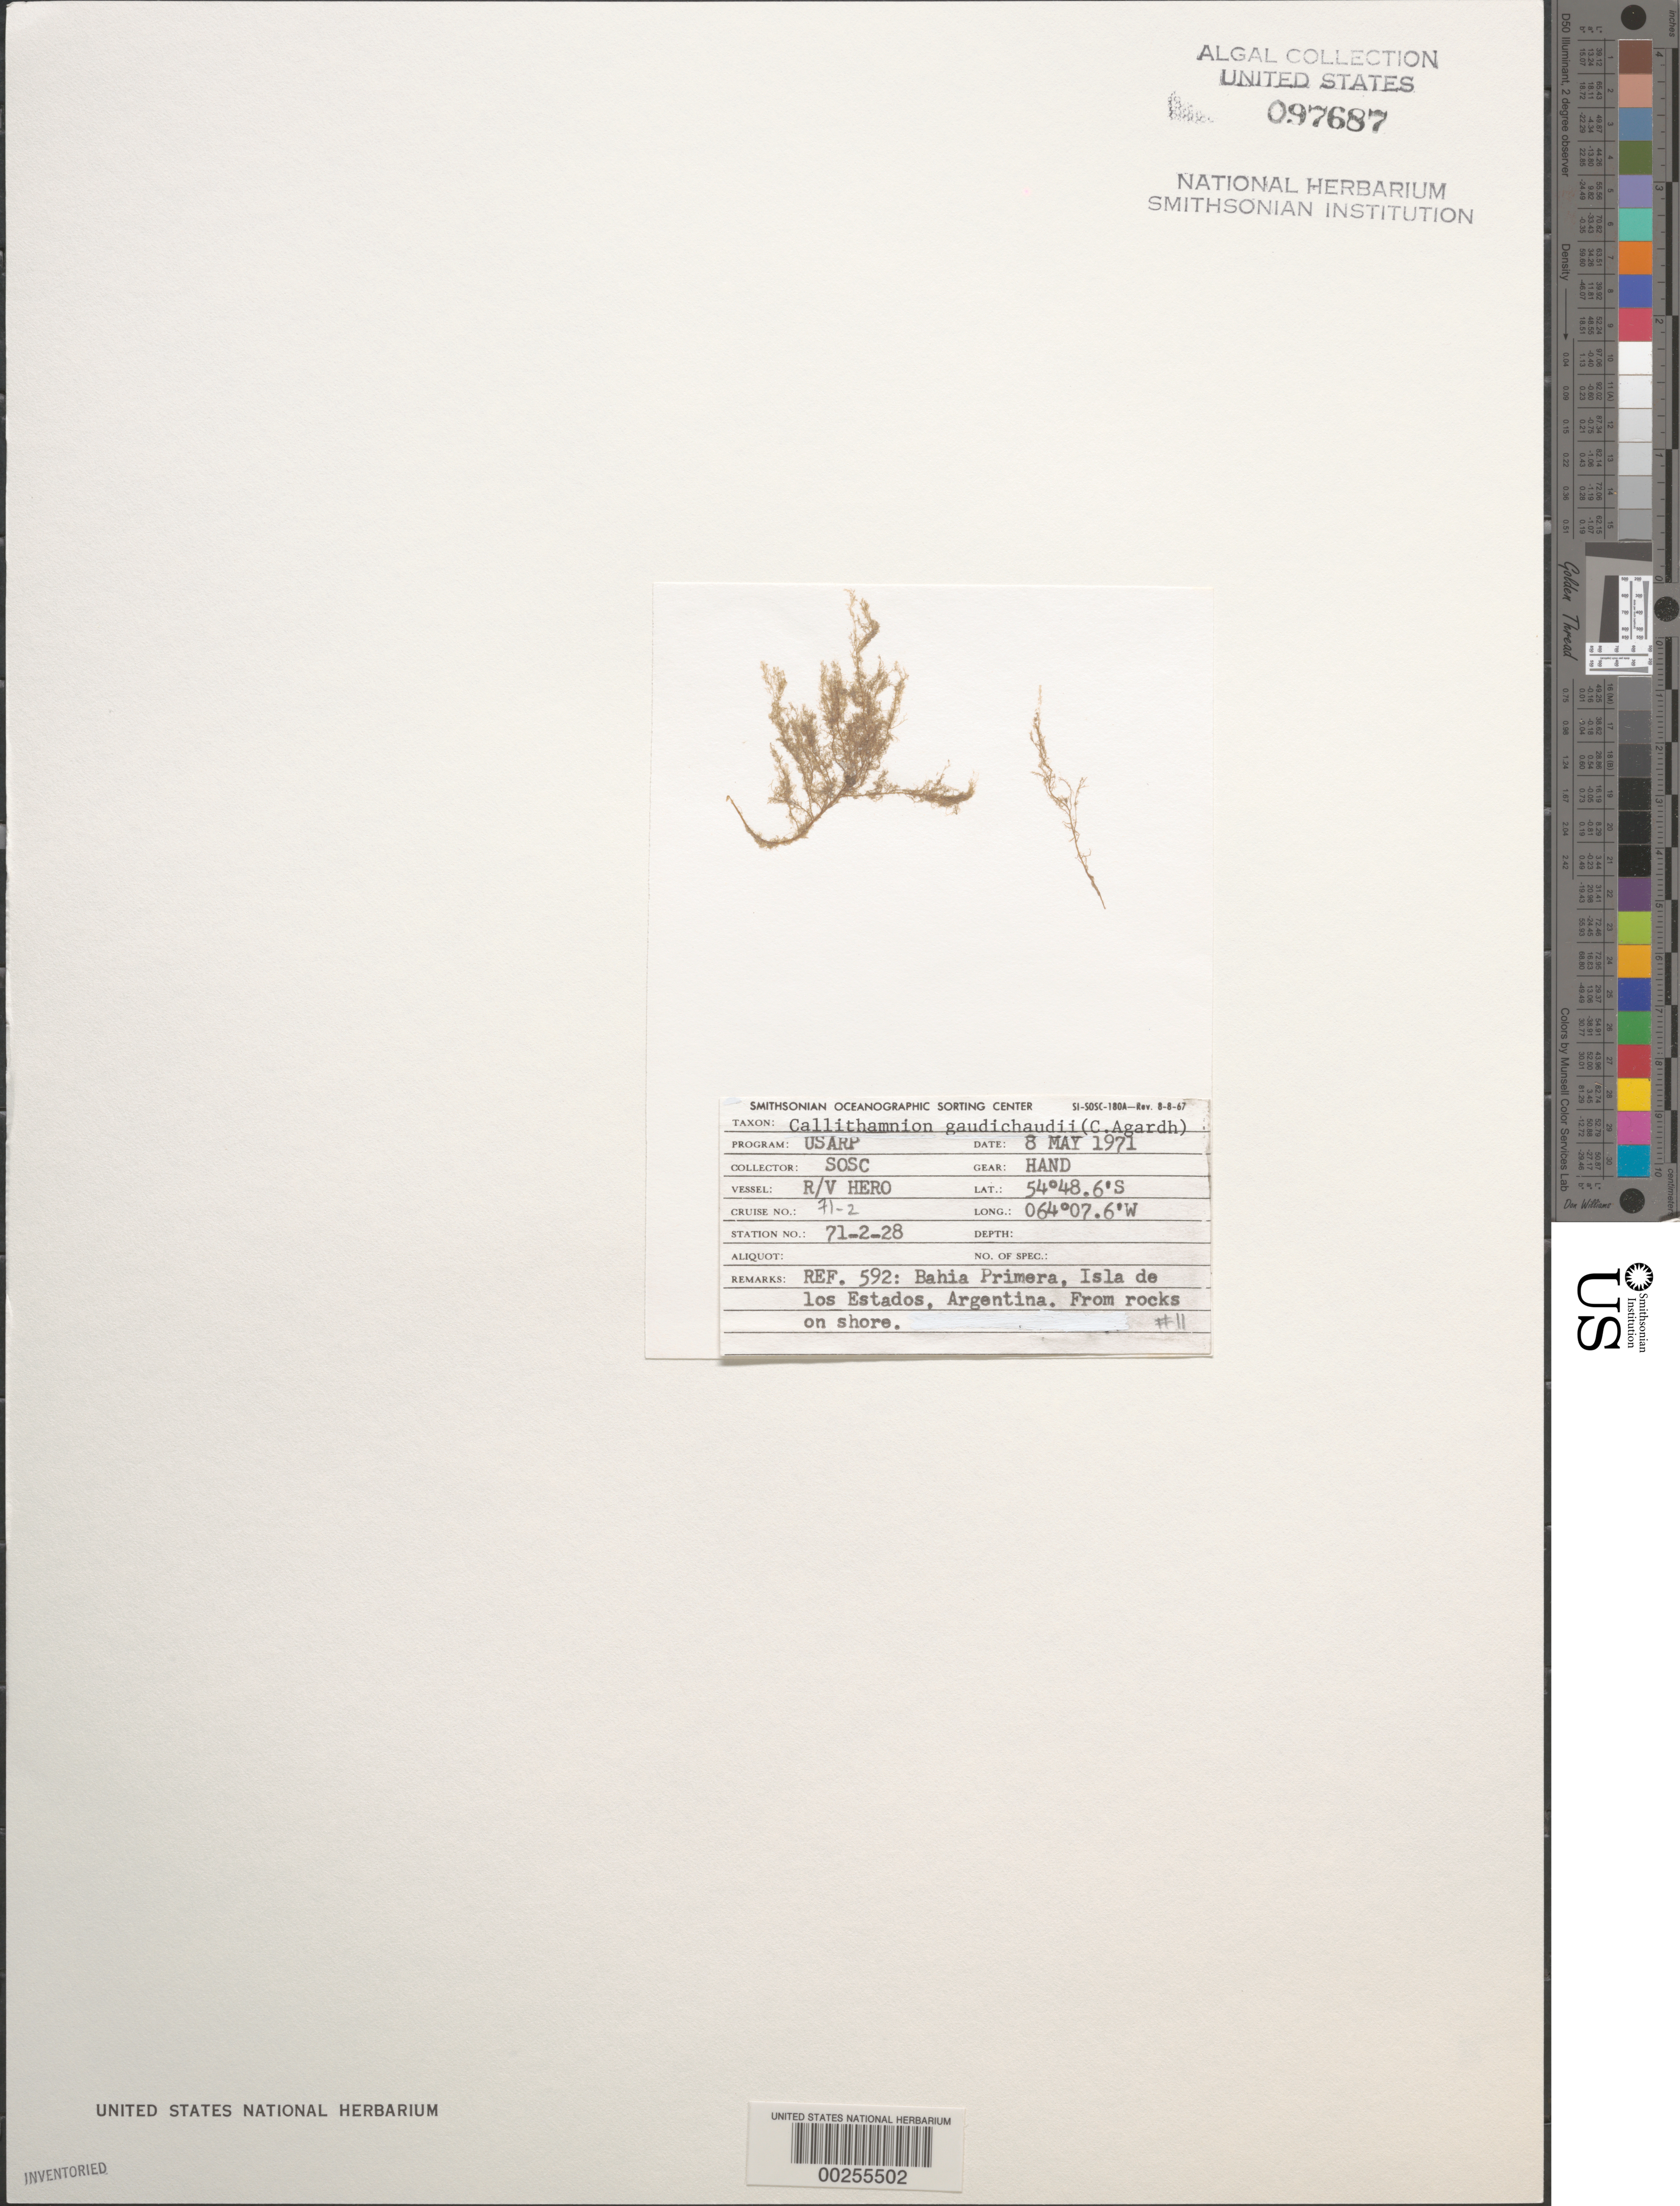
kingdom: Plantae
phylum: Rhodophyta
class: Florideophyceae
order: Ceramiales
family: Callithamniaceae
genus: Callithamnion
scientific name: Callithamnion gaudichaudii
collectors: SOSC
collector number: Station 71-2-28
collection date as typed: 08 May 1971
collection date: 1971-05-08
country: Argentina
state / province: Tierra del Fuego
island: Isla de los Estados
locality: Bahia Primera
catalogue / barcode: US 97687